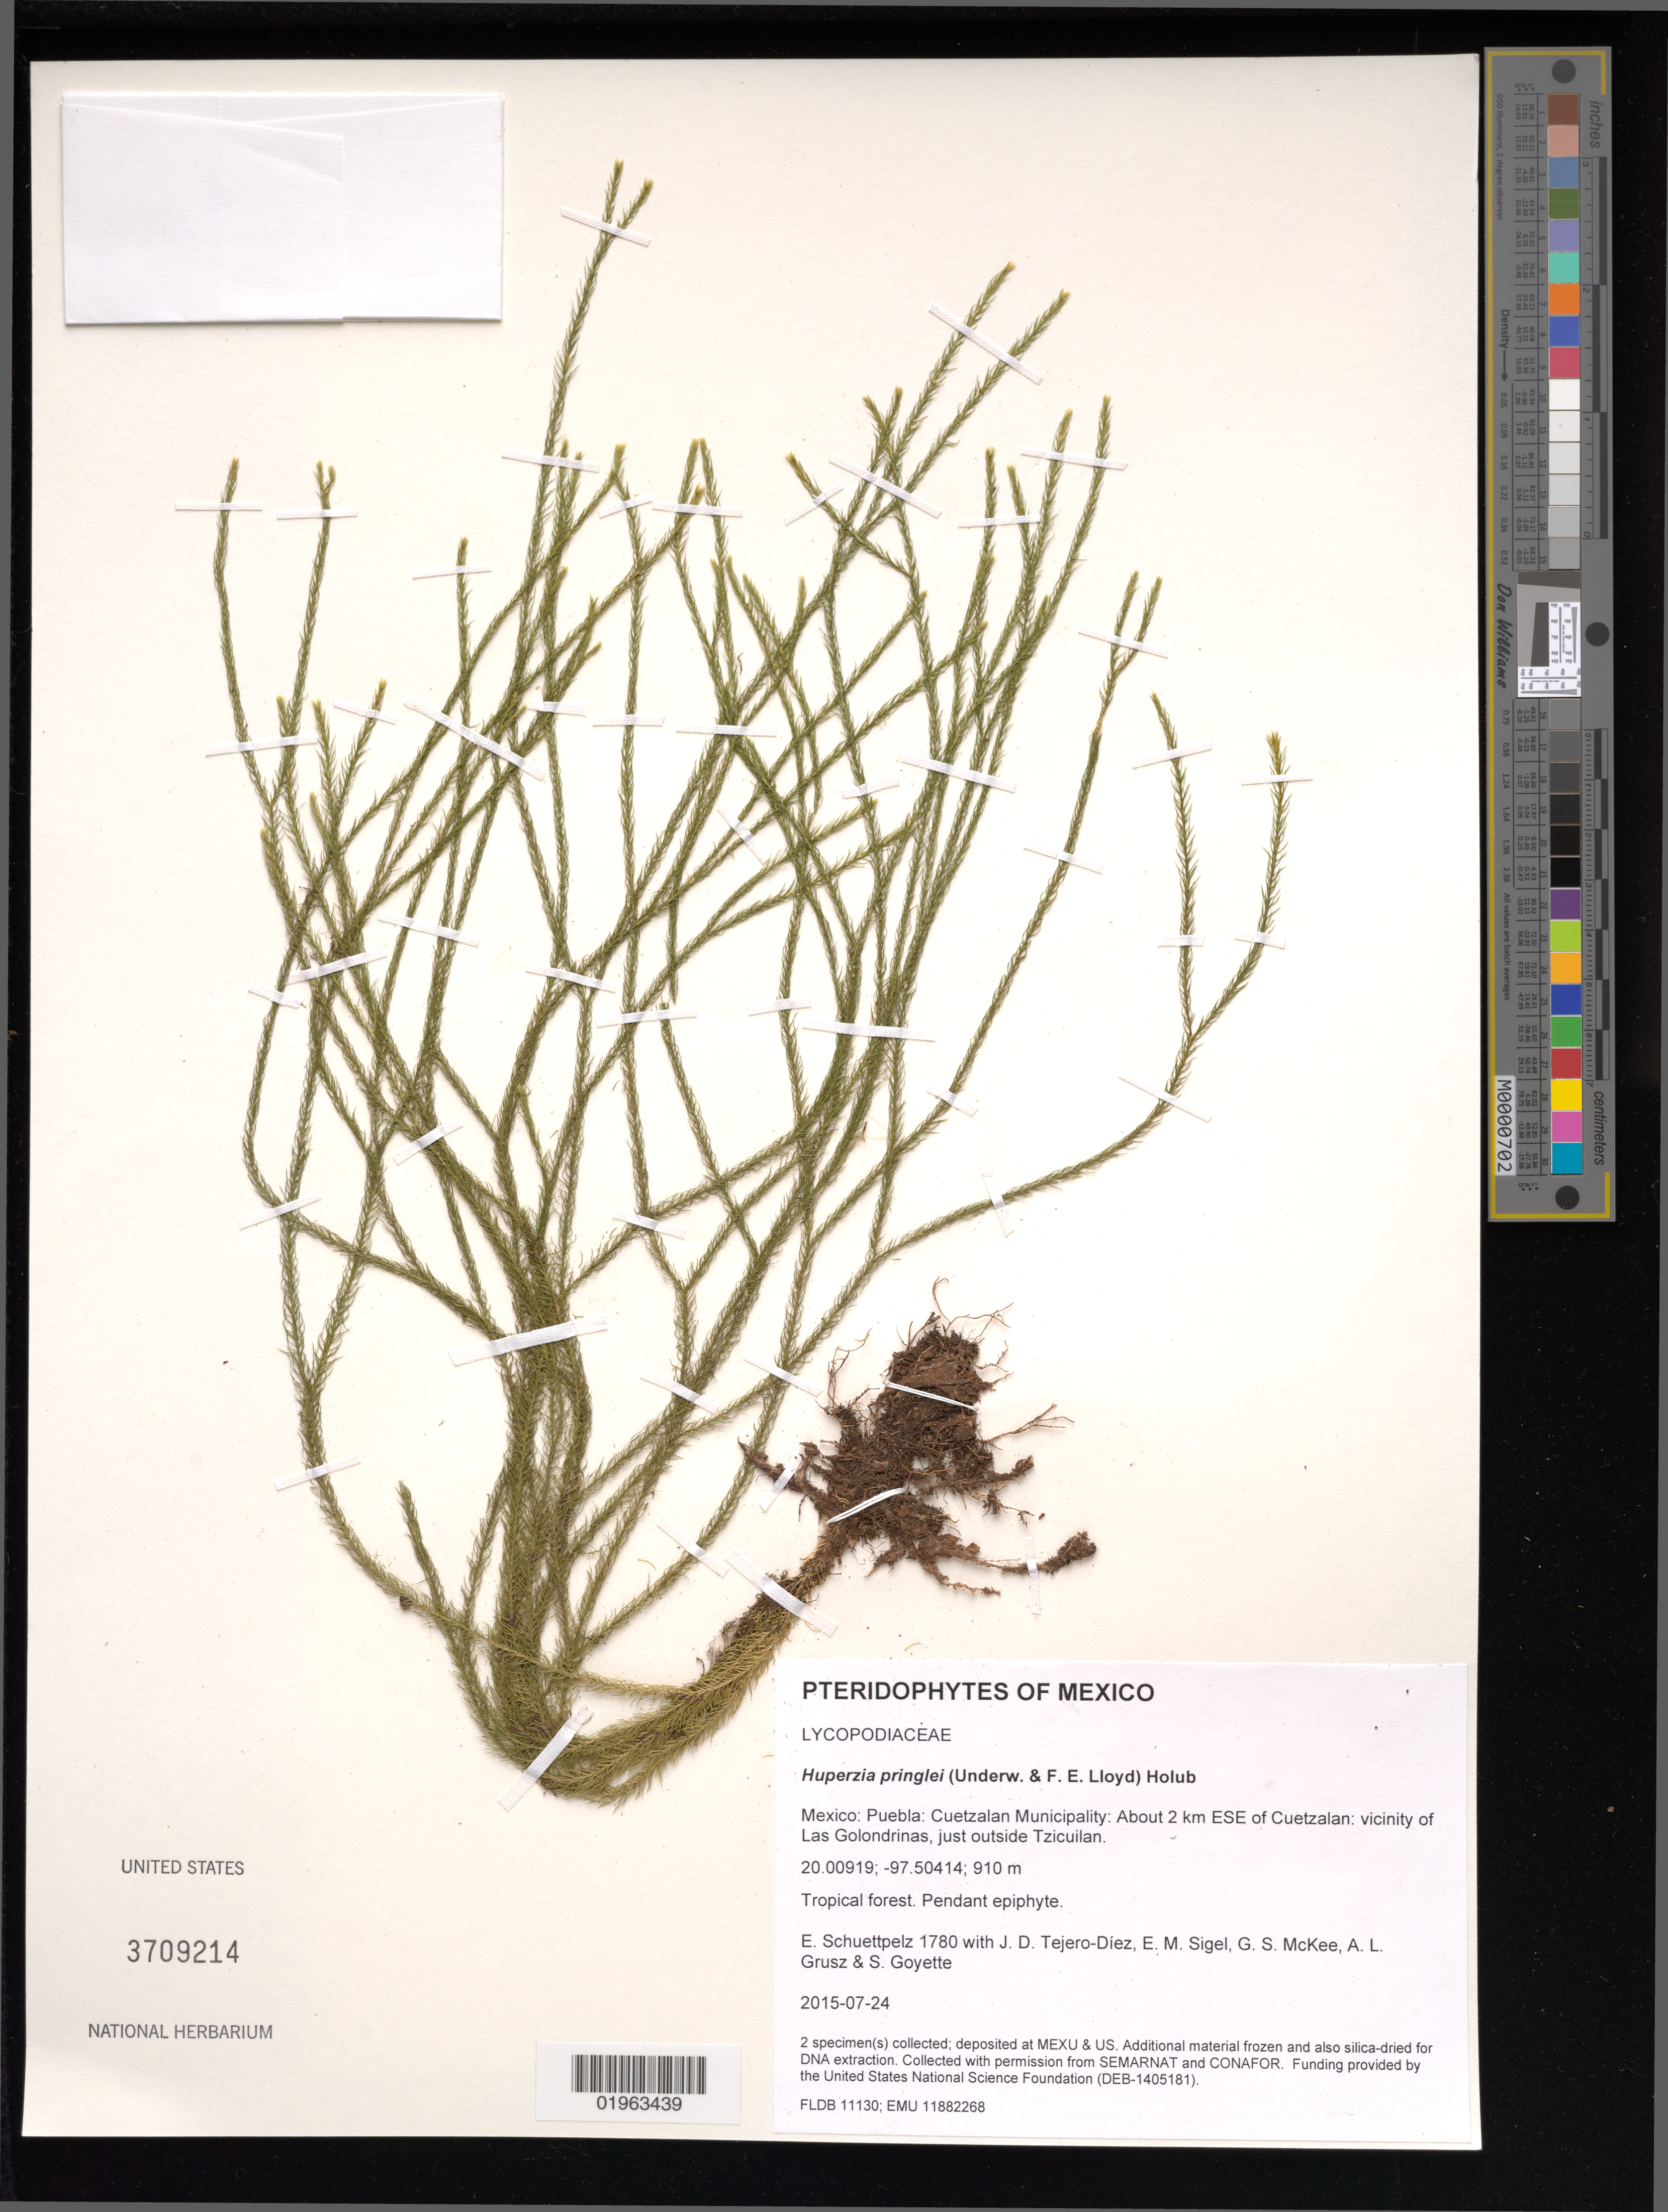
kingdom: Plantae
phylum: Tracheophyta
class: Lycopodiopsida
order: Lycopodiales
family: Lycopodiaceae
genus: Phlegmariurus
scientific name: Phlegmariurus pringlei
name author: (Underw. & F.E. Lloyd) B. Øllg.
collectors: E. Schuettpelz, D. Tejero-Díez, E. M. Sigel, G. S. McKee & A. Grusz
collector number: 1780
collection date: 2015-07-24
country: Mexico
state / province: Puebla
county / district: Cuetzalan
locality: About 2 km ESE of Cuetzalan: vicinity of Las Golondrinas, just outside Tzicuilan.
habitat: Tropical forest.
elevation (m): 910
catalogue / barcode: US 3709214